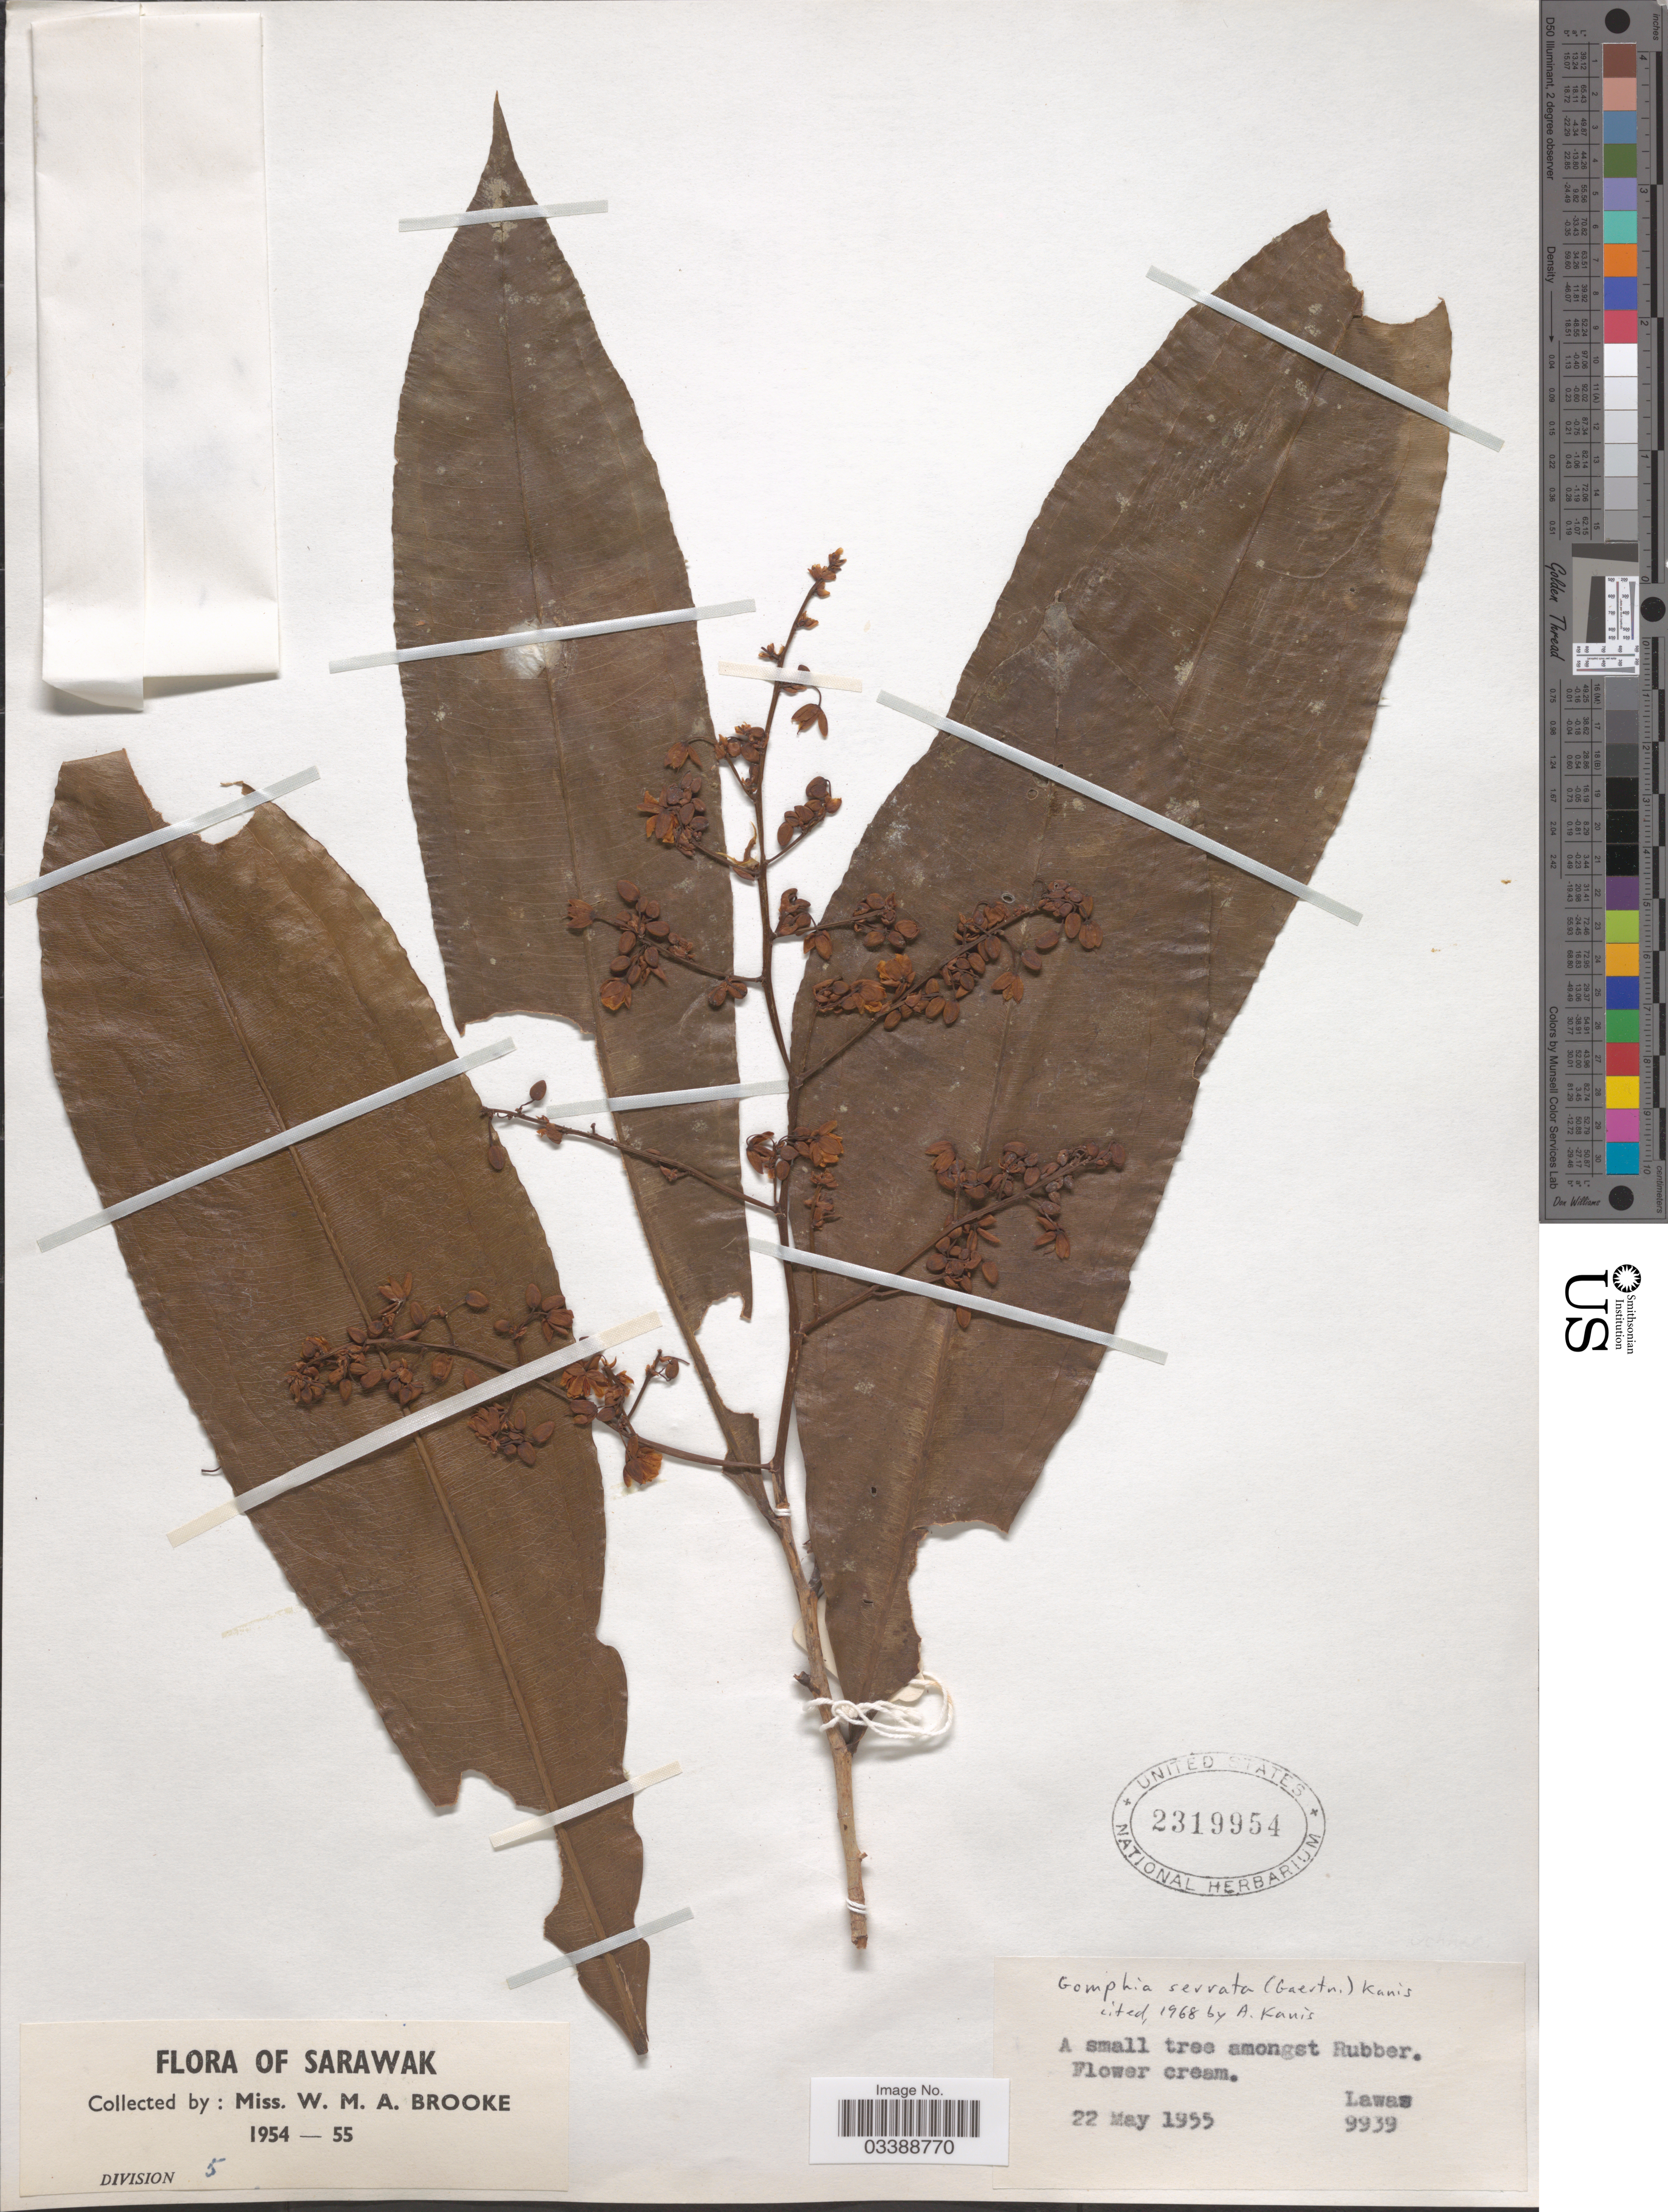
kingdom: Plantae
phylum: Tracheophyta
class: Magnoliopsida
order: Malpighiales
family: Ochnaceae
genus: Campylospermum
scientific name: Campylospermum serratum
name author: (Gaertn.) Bittrich & M.C.E. Amaral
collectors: W. Brooke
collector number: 9939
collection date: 1955-05-22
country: Malaysia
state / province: Sarawak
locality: Lawas.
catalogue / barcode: US 2319954